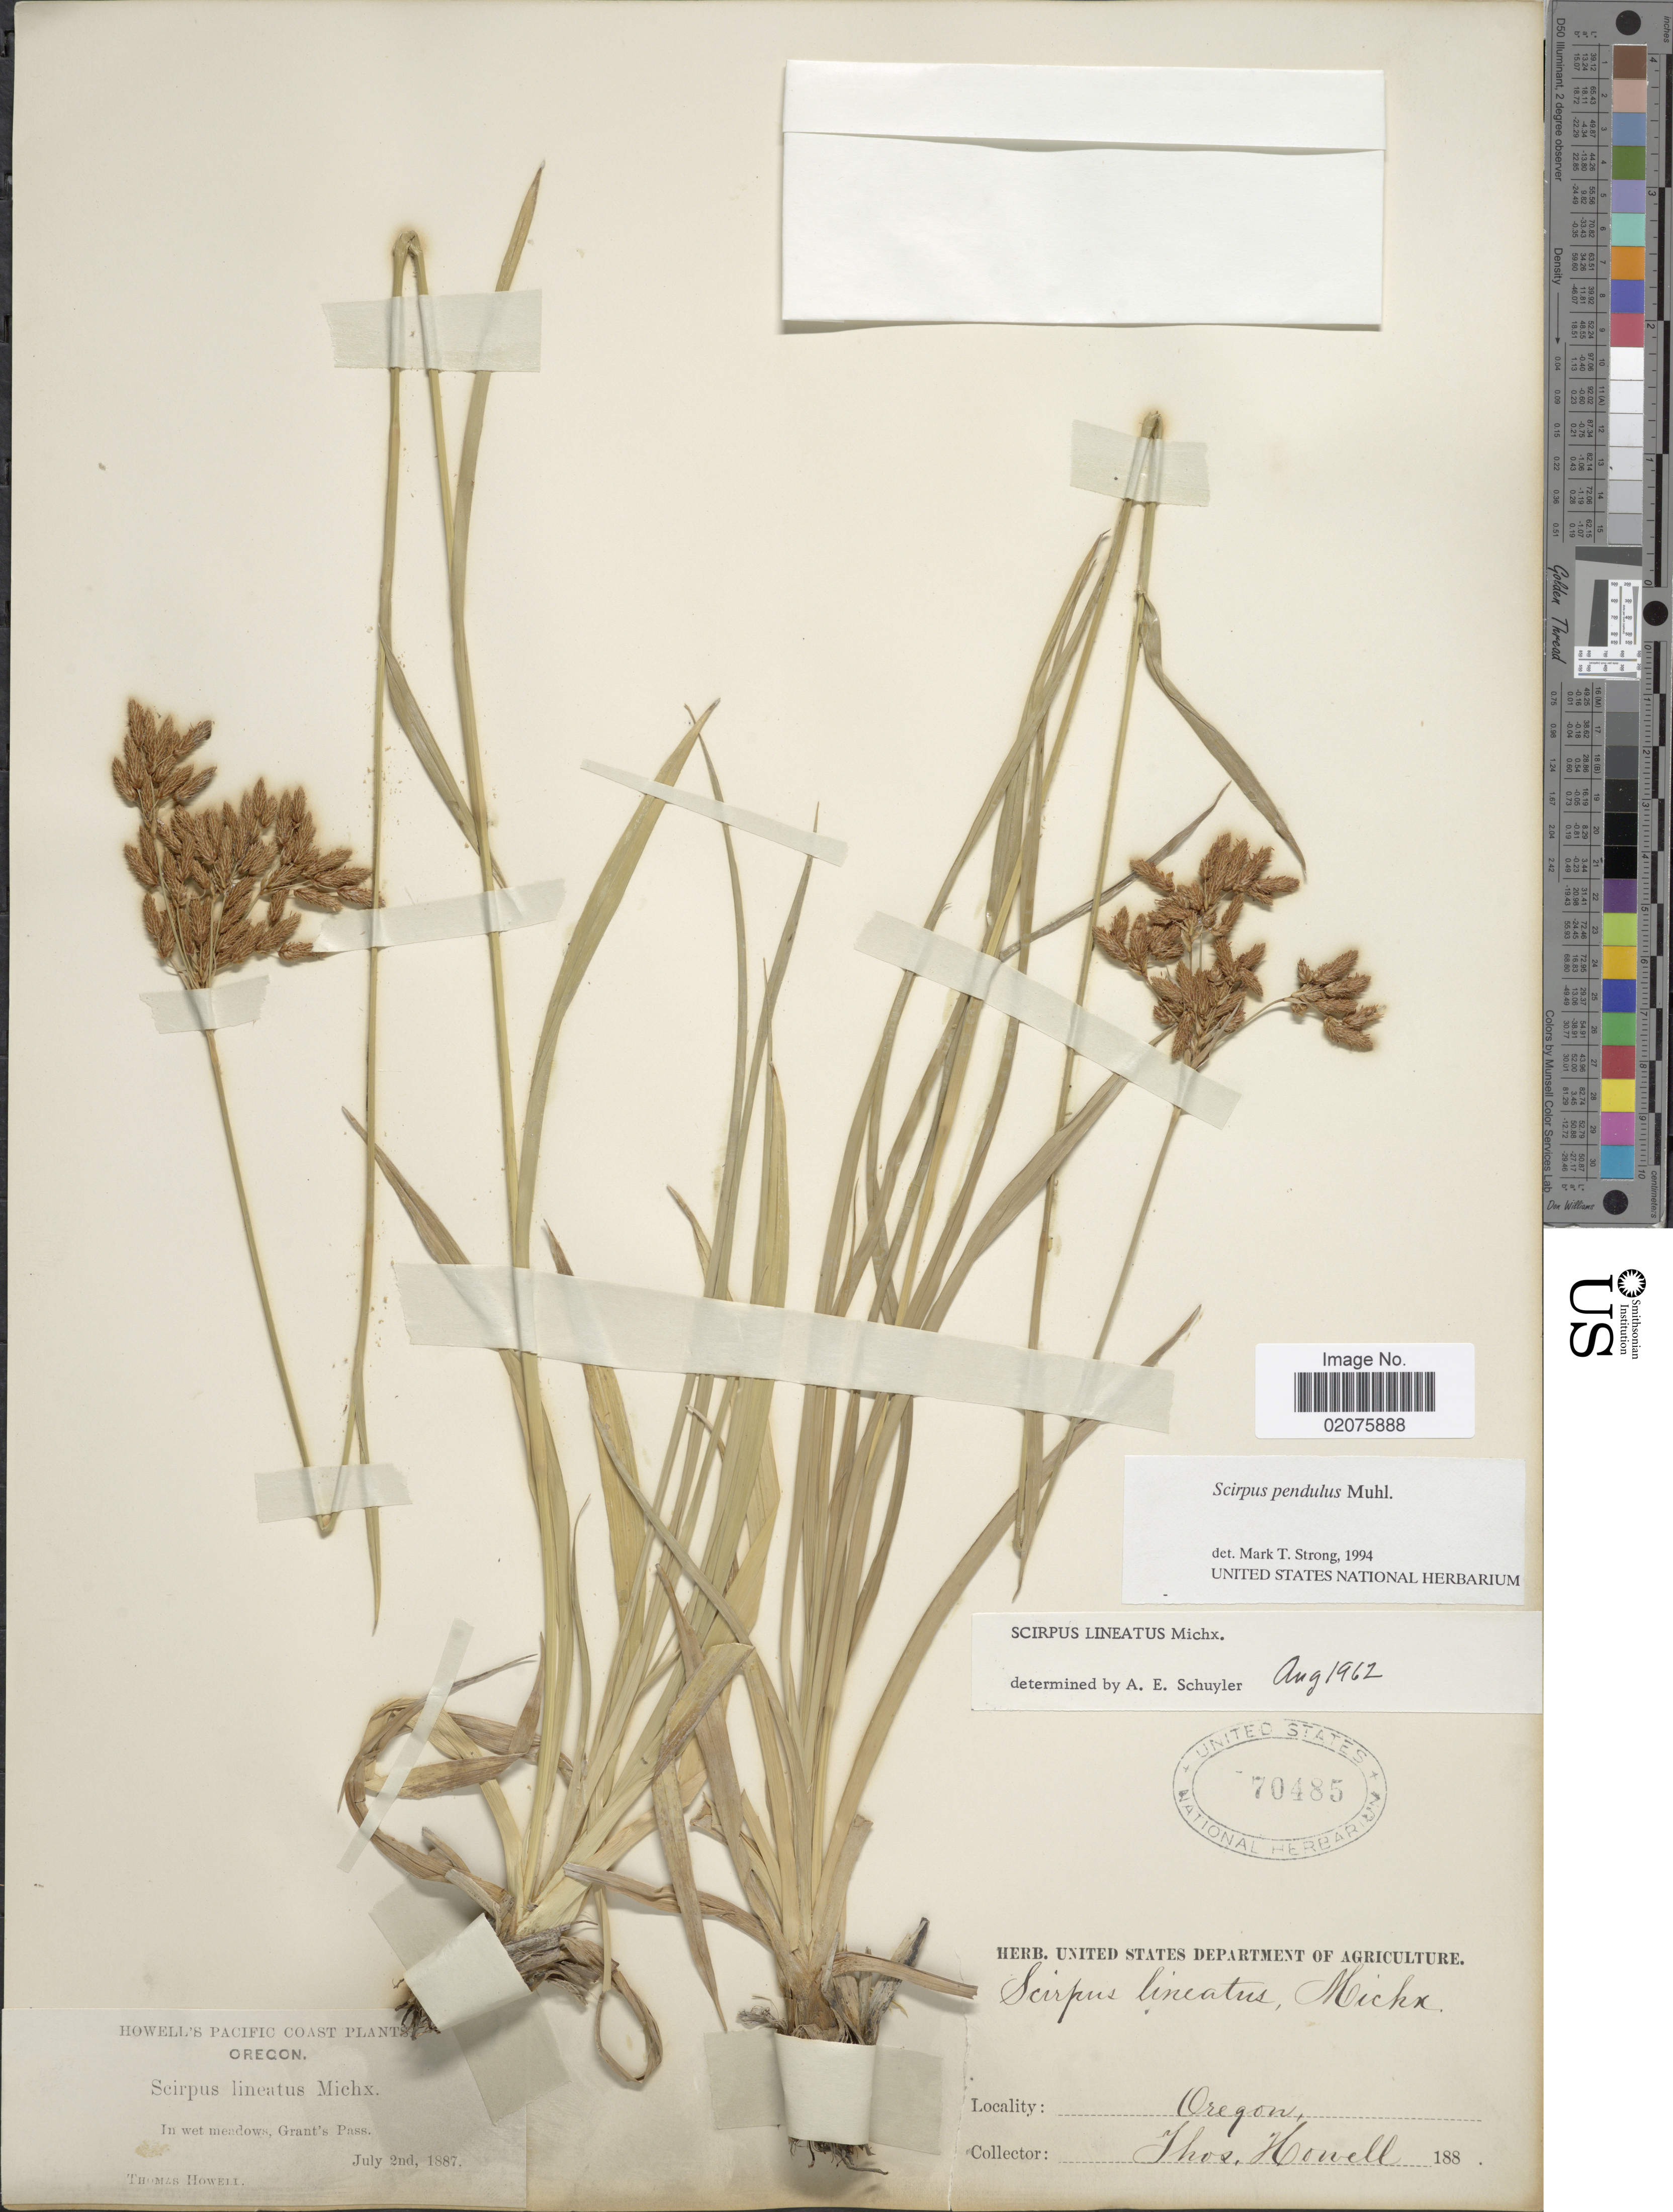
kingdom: Plantae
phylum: Tracheophyta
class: Liliopsida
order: Poales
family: Cyperaceae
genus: Scirpus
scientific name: Scirpus pendulus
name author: Muhl.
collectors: T. Howell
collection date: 1887-07-02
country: United States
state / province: Oregon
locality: Pacific Coast. In wet meadows, Grant's Pass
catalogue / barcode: US 70485